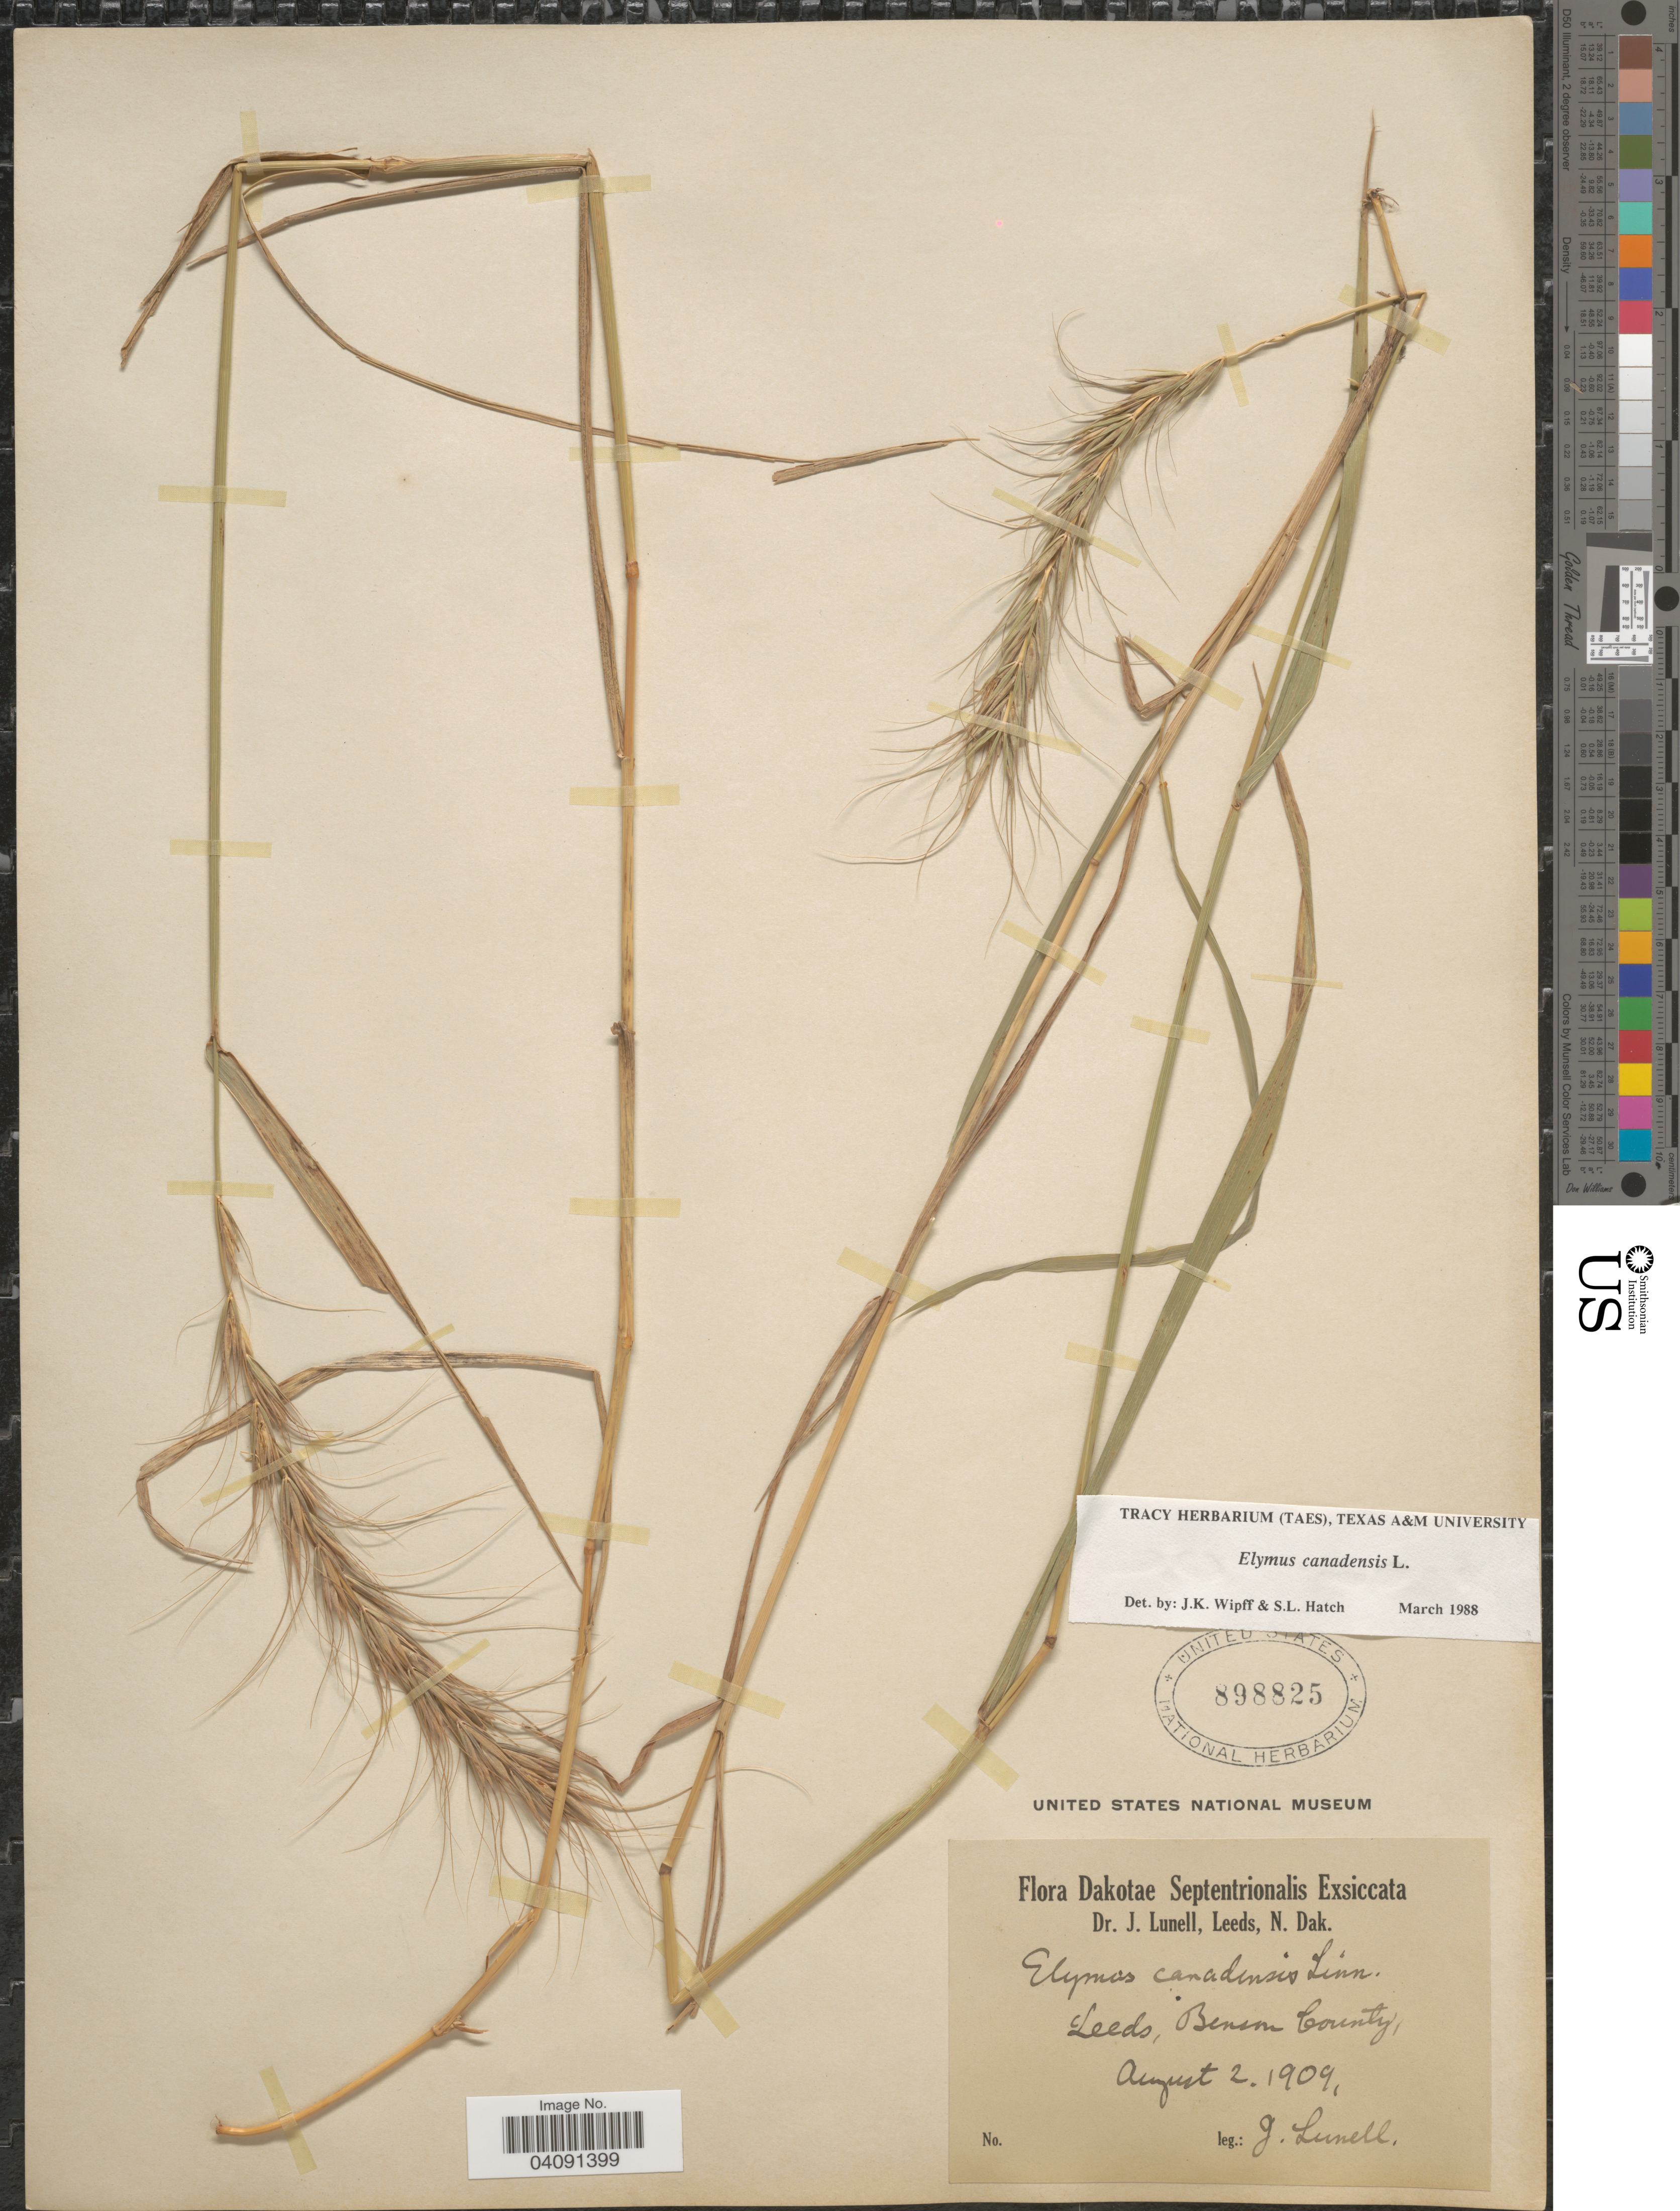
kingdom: Plantae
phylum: Tracheophyta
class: Liliopsida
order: Poales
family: Poaceae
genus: Elymus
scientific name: Elymus canadensis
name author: L.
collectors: J. Lunell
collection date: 1909-08-02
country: United States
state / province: North Dakota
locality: Dakotae Septentrionalis. Leeds, Benson County.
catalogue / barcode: US 898825